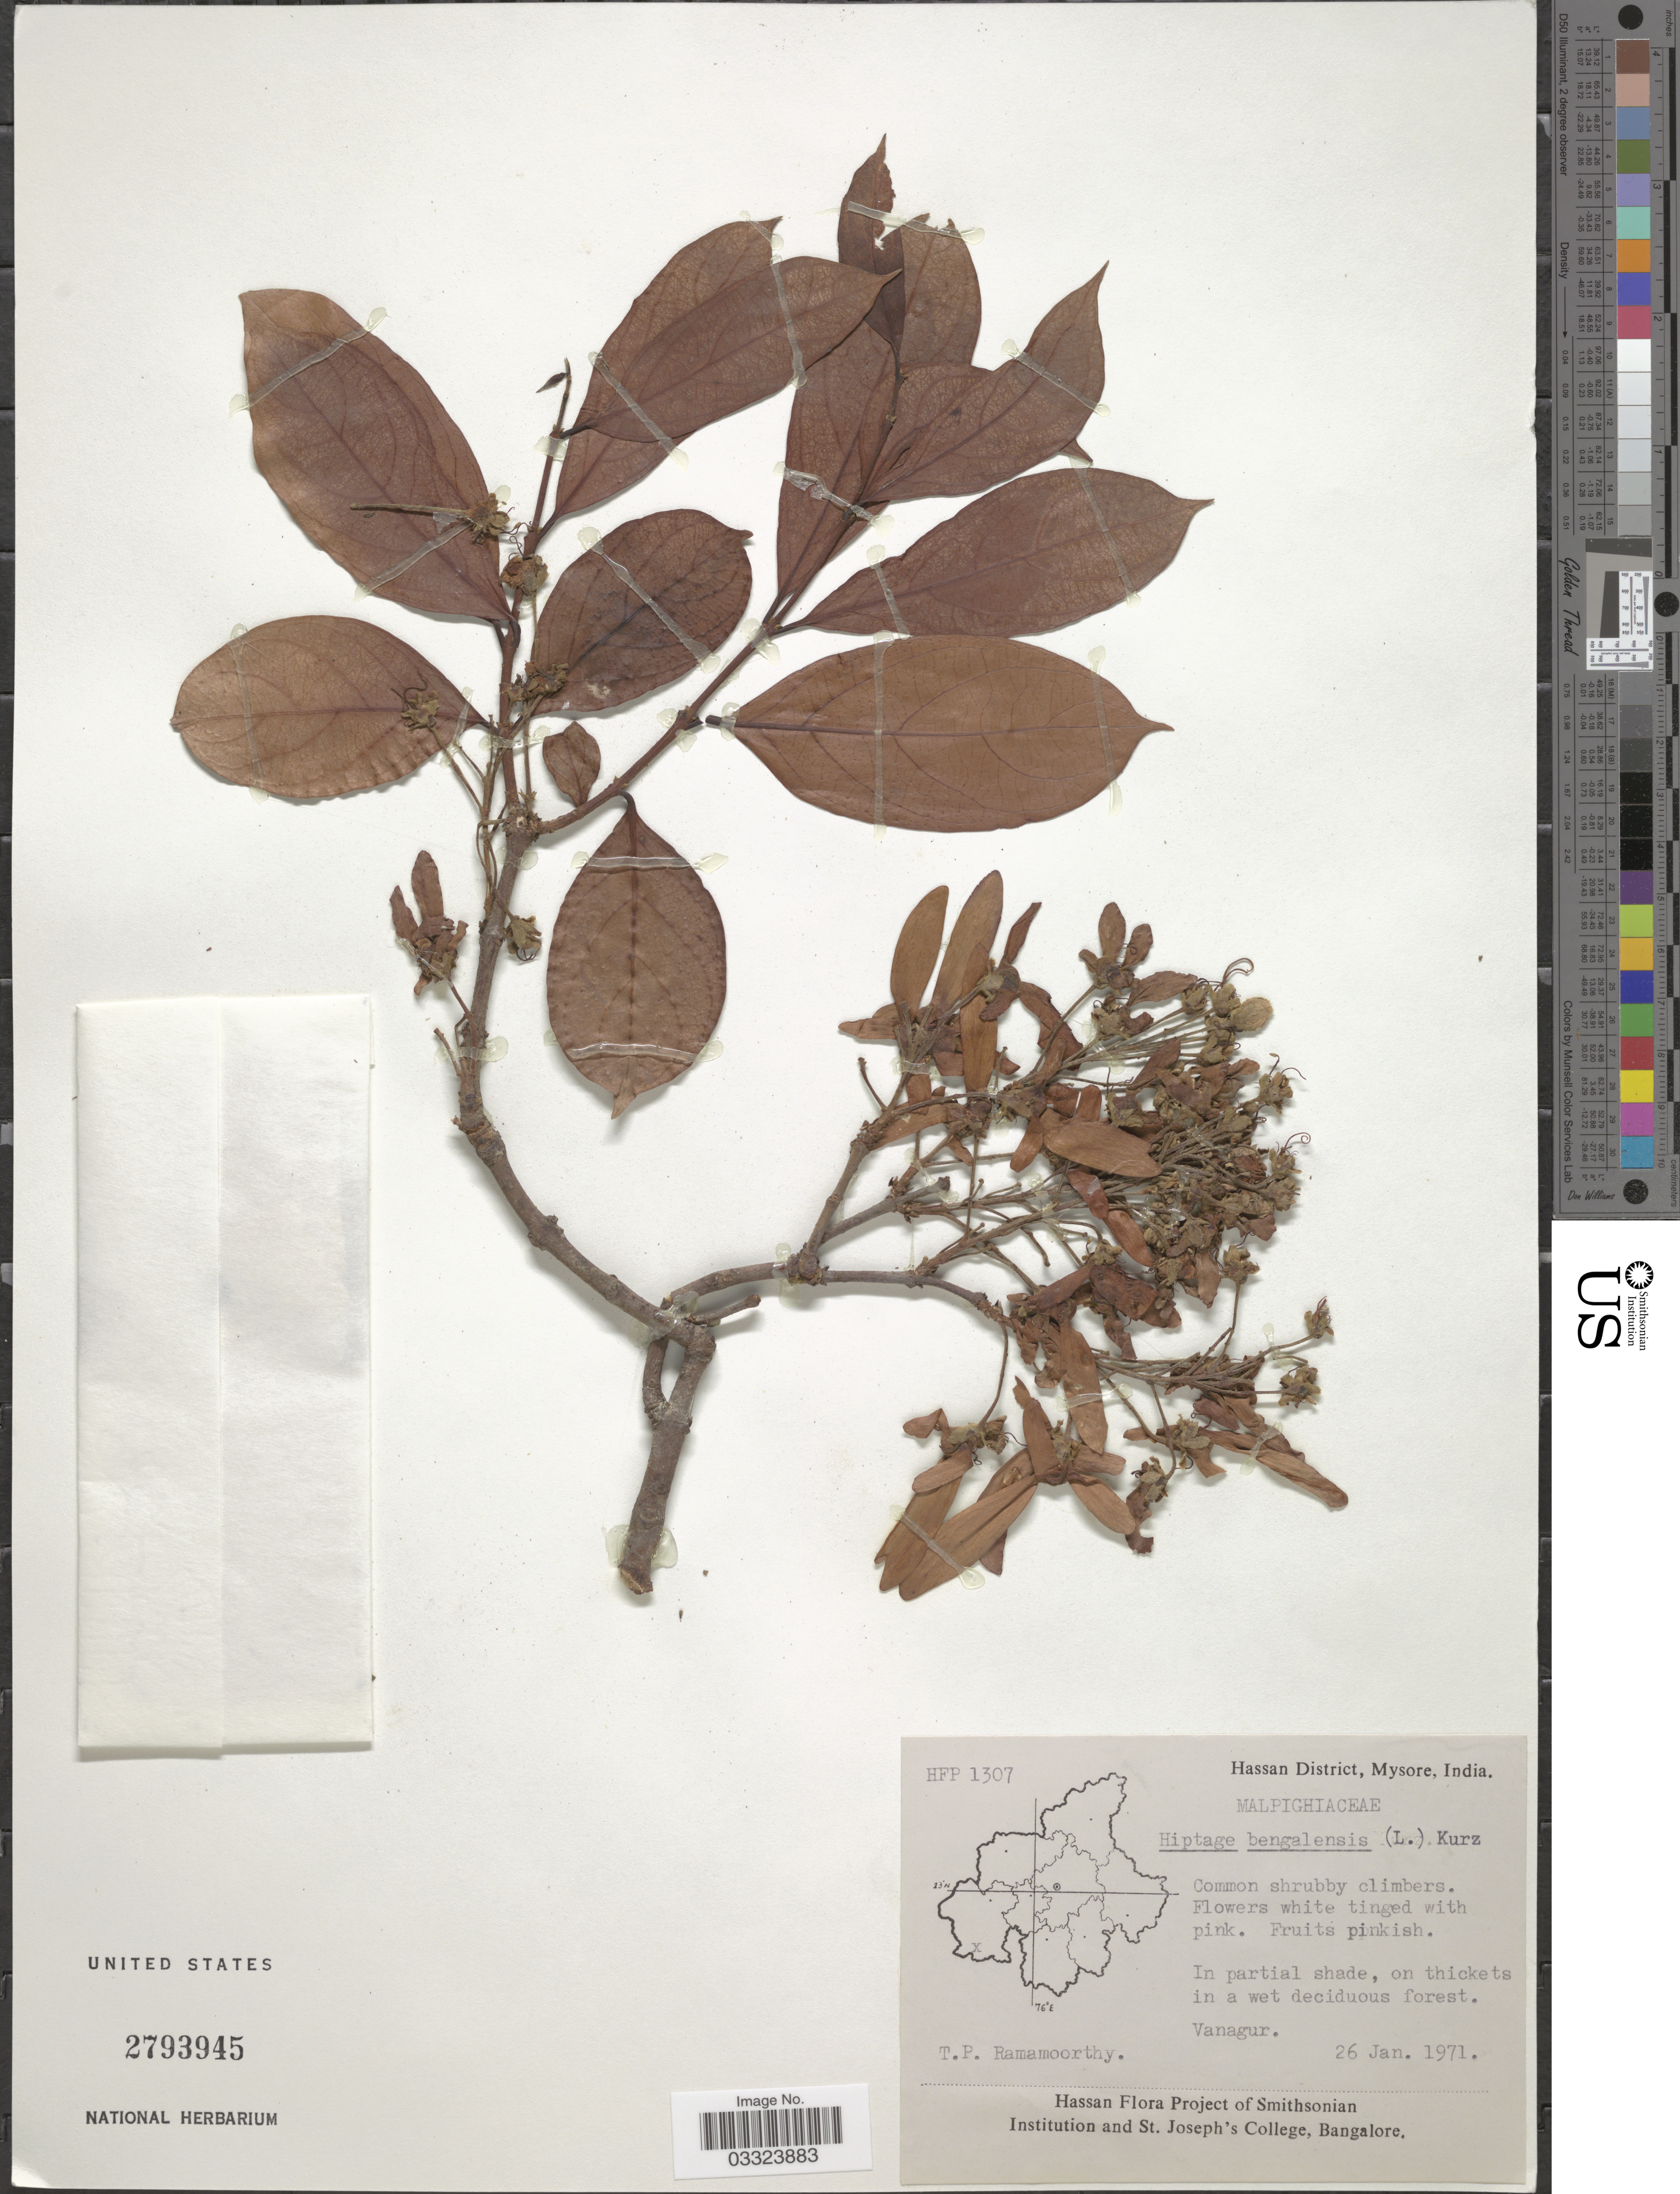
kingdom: Plantae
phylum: Tracheophyta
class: Magnoliopsida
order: Malpighiales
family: Malpighiaceae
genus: Hiptage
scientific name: Hiptage benghalensis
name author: (L.) Kurz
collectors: T. P. Ramamoorthy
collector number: HFP 1307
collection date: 1971-01-26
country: India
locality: Hassan District, Mysore. Vanagur.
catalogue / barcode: US 2793945